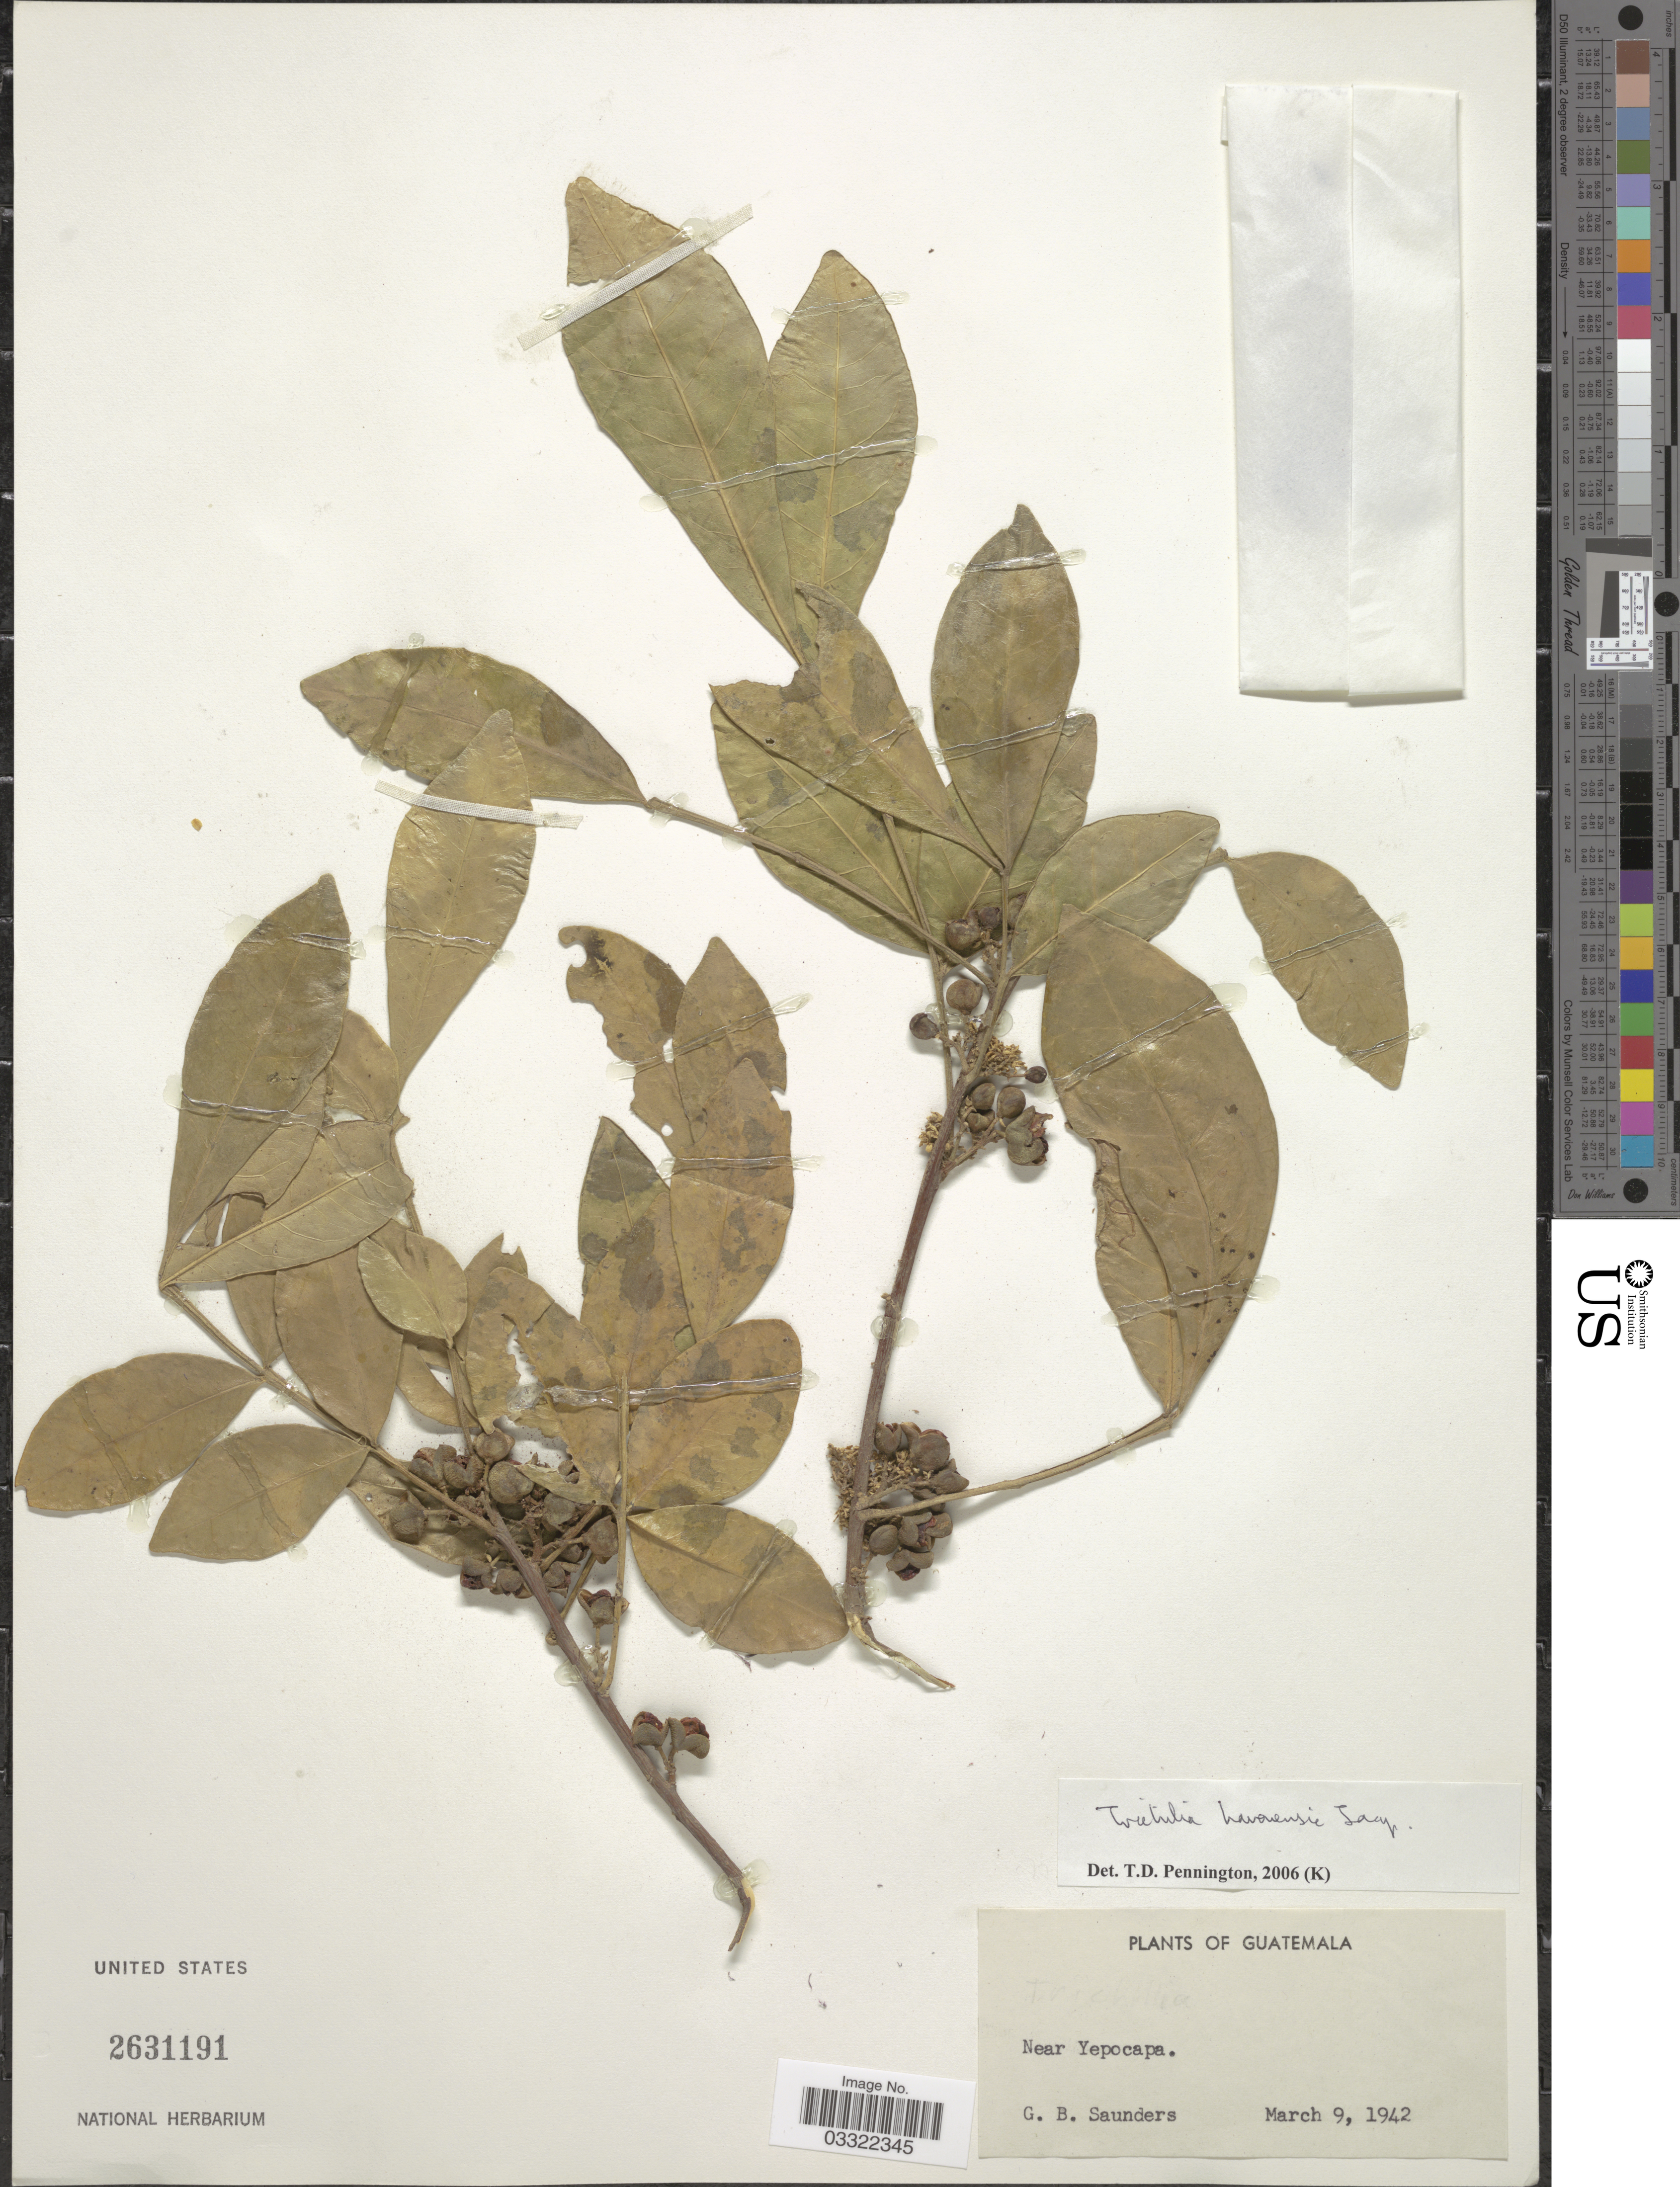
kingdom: Plantae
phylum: Tracheophyta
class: Magnoliopsida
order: Sapindales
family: Meliaceae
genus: Trichilia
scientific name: Trichilia havanensis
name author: Jacq.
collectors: G. B. Saunders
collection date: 1942-03-09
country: Guatemala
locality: Near Yepocapa.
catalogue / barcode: US 2631191